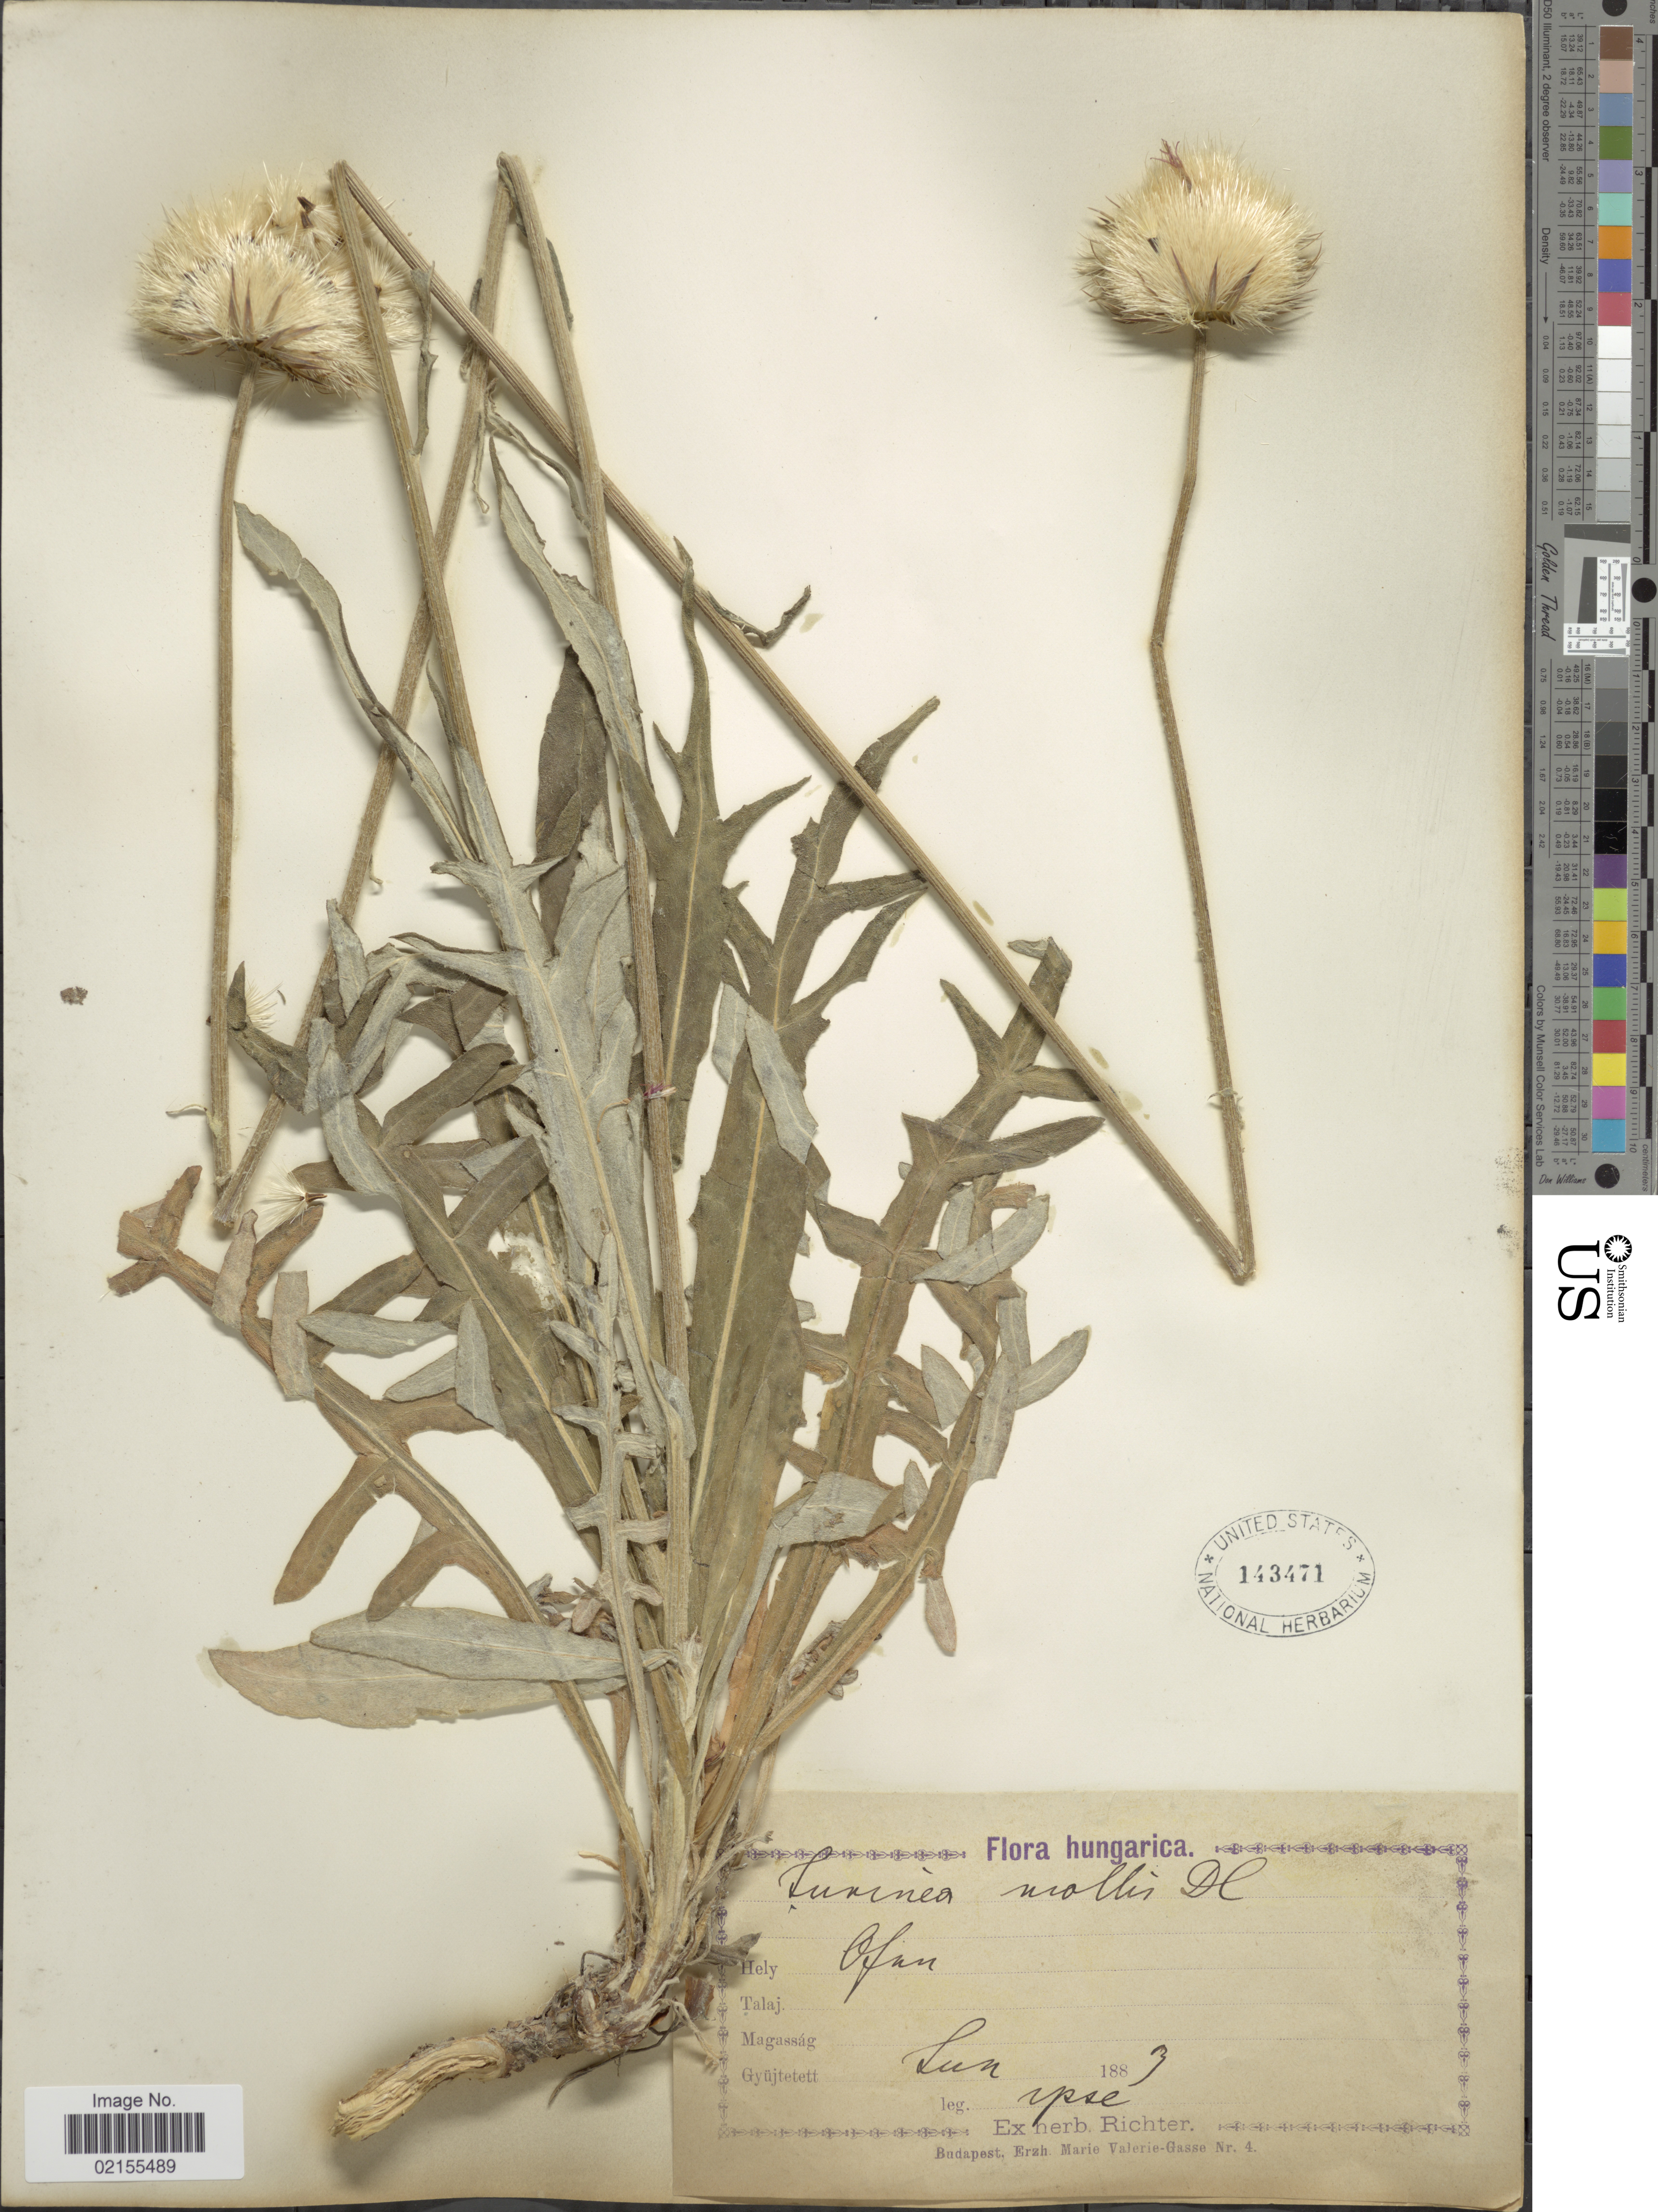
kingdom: Plantae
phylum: Tracheophyta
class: Magnoliopsida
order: Asterales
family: Asteraceae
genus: Jurinea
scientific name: Jurinea mollis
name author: Rchb.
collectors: -. Ipse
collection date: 1883-06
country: Hungary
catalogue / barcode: US 143471